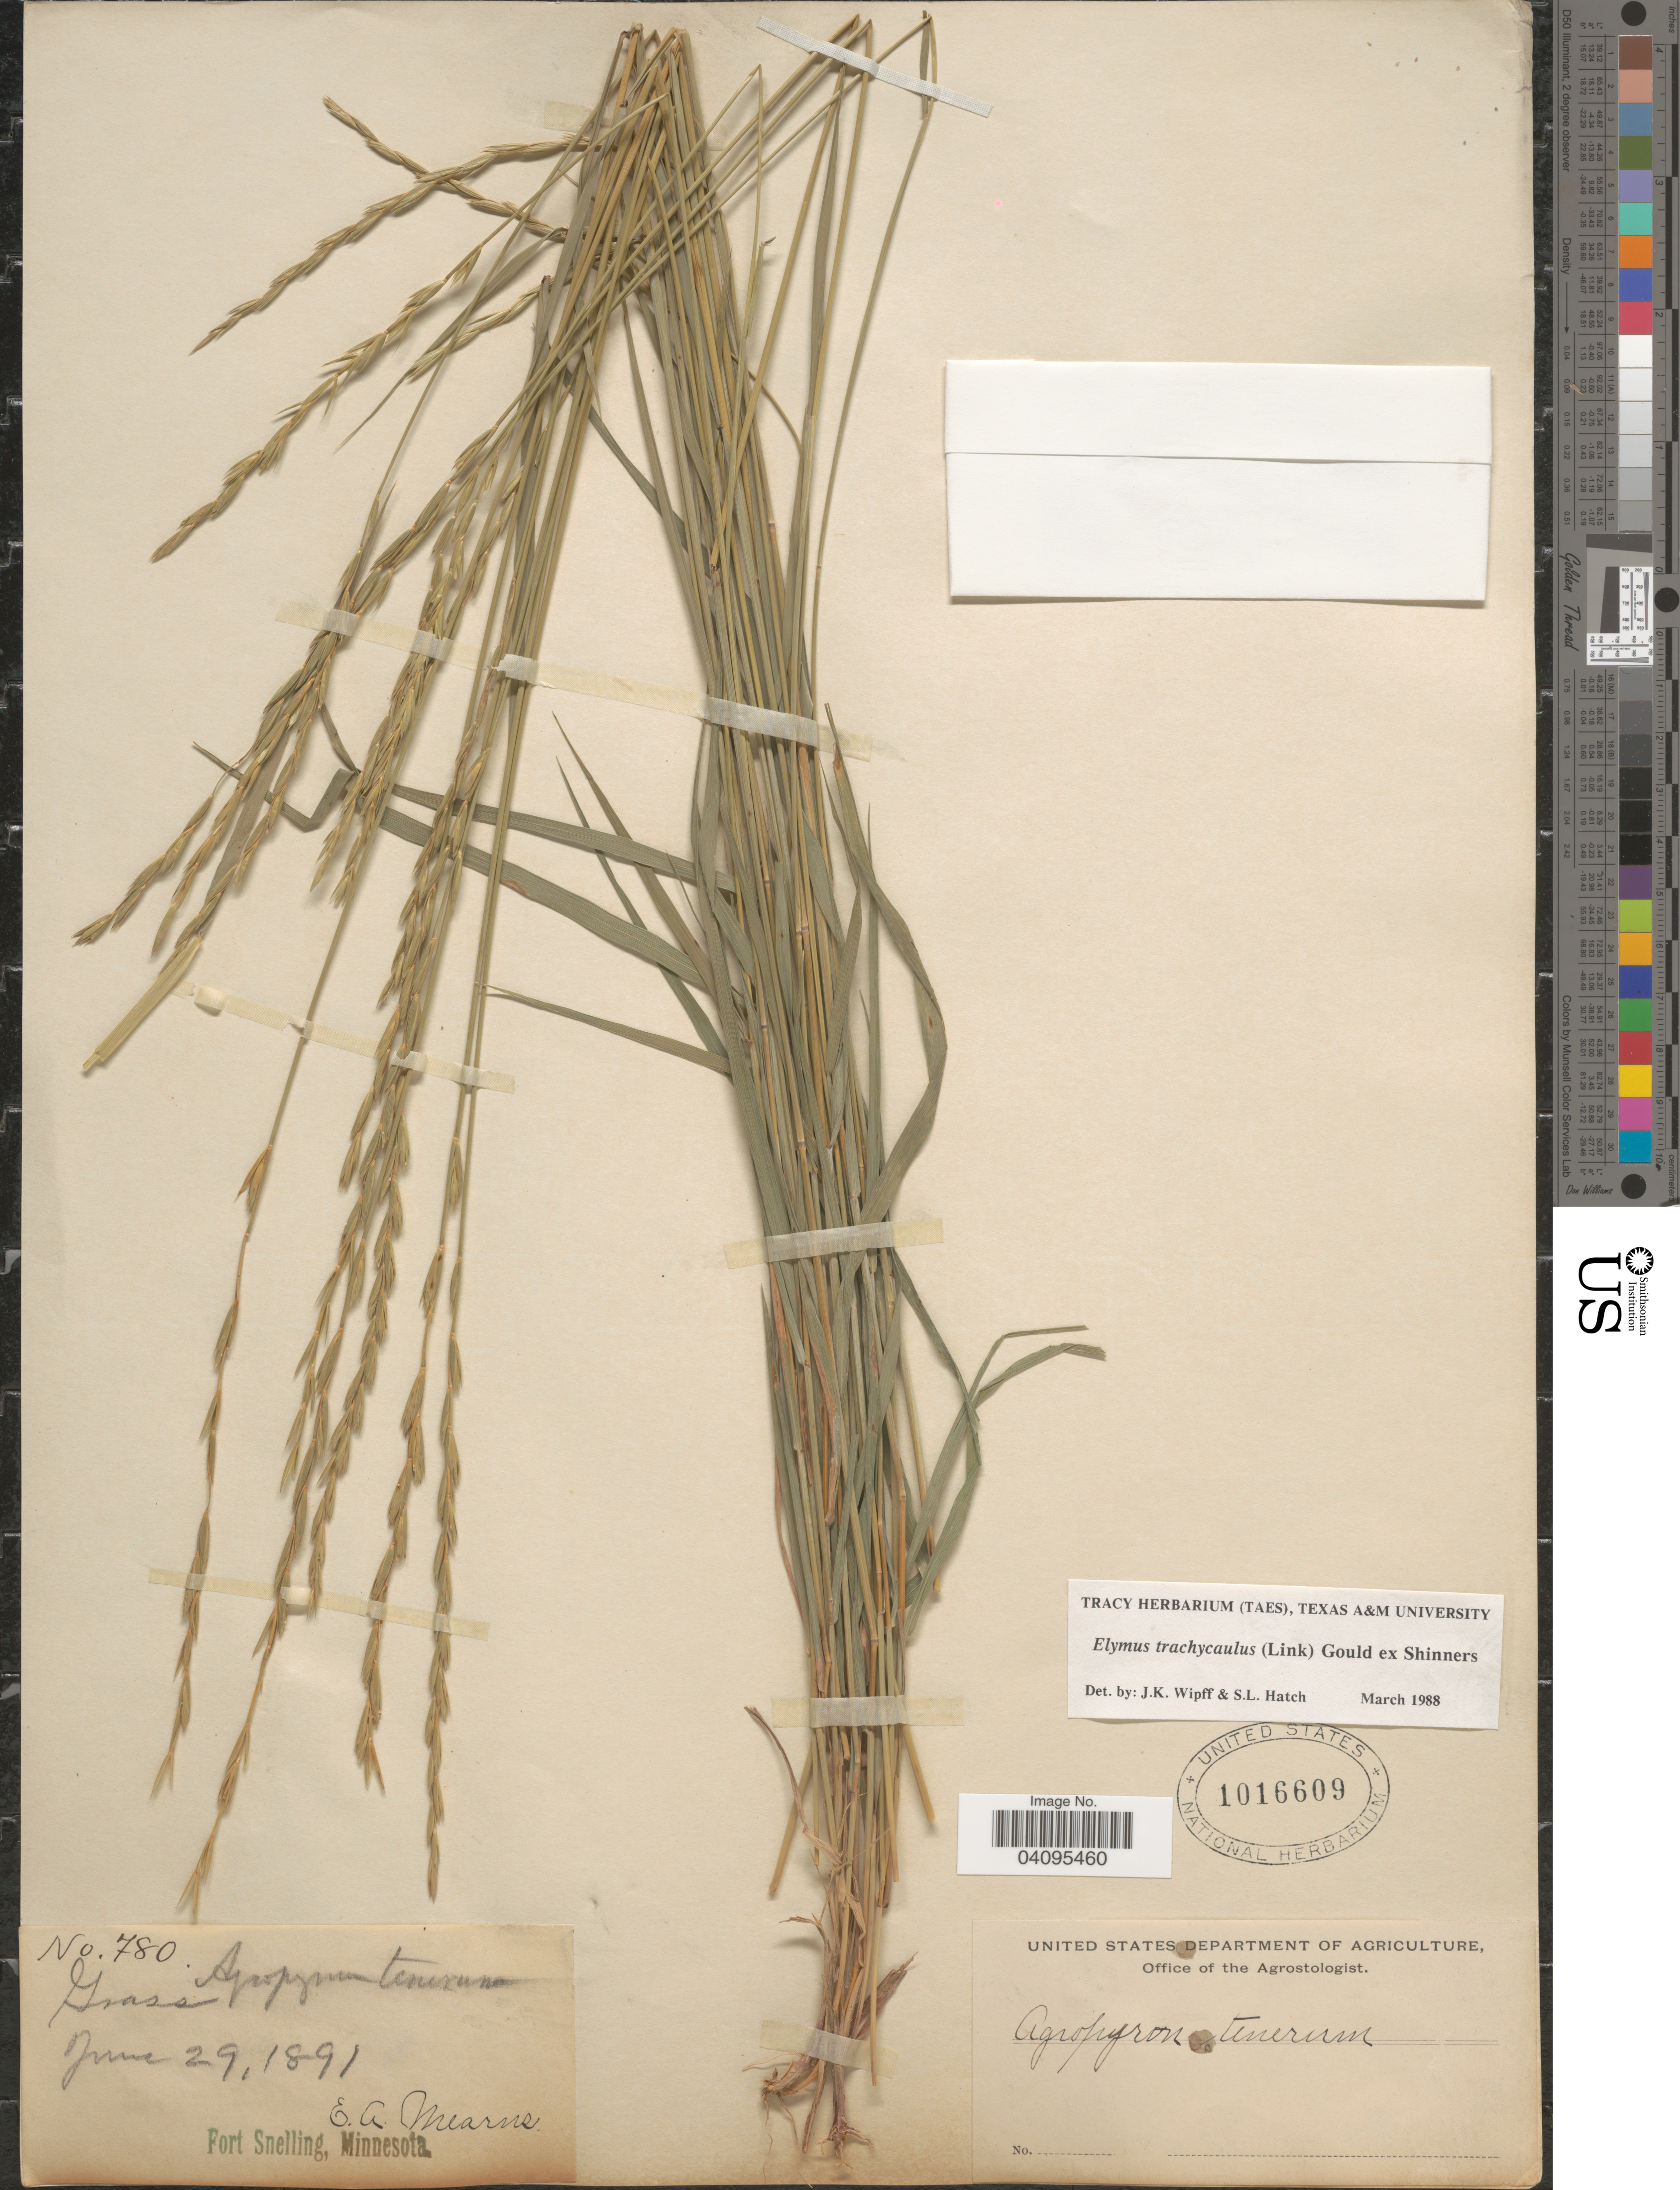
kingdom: Plantae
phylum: Tracheophyta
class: Liliopsida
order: Poales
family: Poaceae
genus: Elymus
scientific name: Elymus trachycaulus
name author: (Link) Gould ex Shinners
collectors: E. A. Mearns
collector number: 780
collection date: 1891-06-29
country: United States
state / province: Minnesota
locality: Fort Snelling.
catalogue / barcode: US 1016609